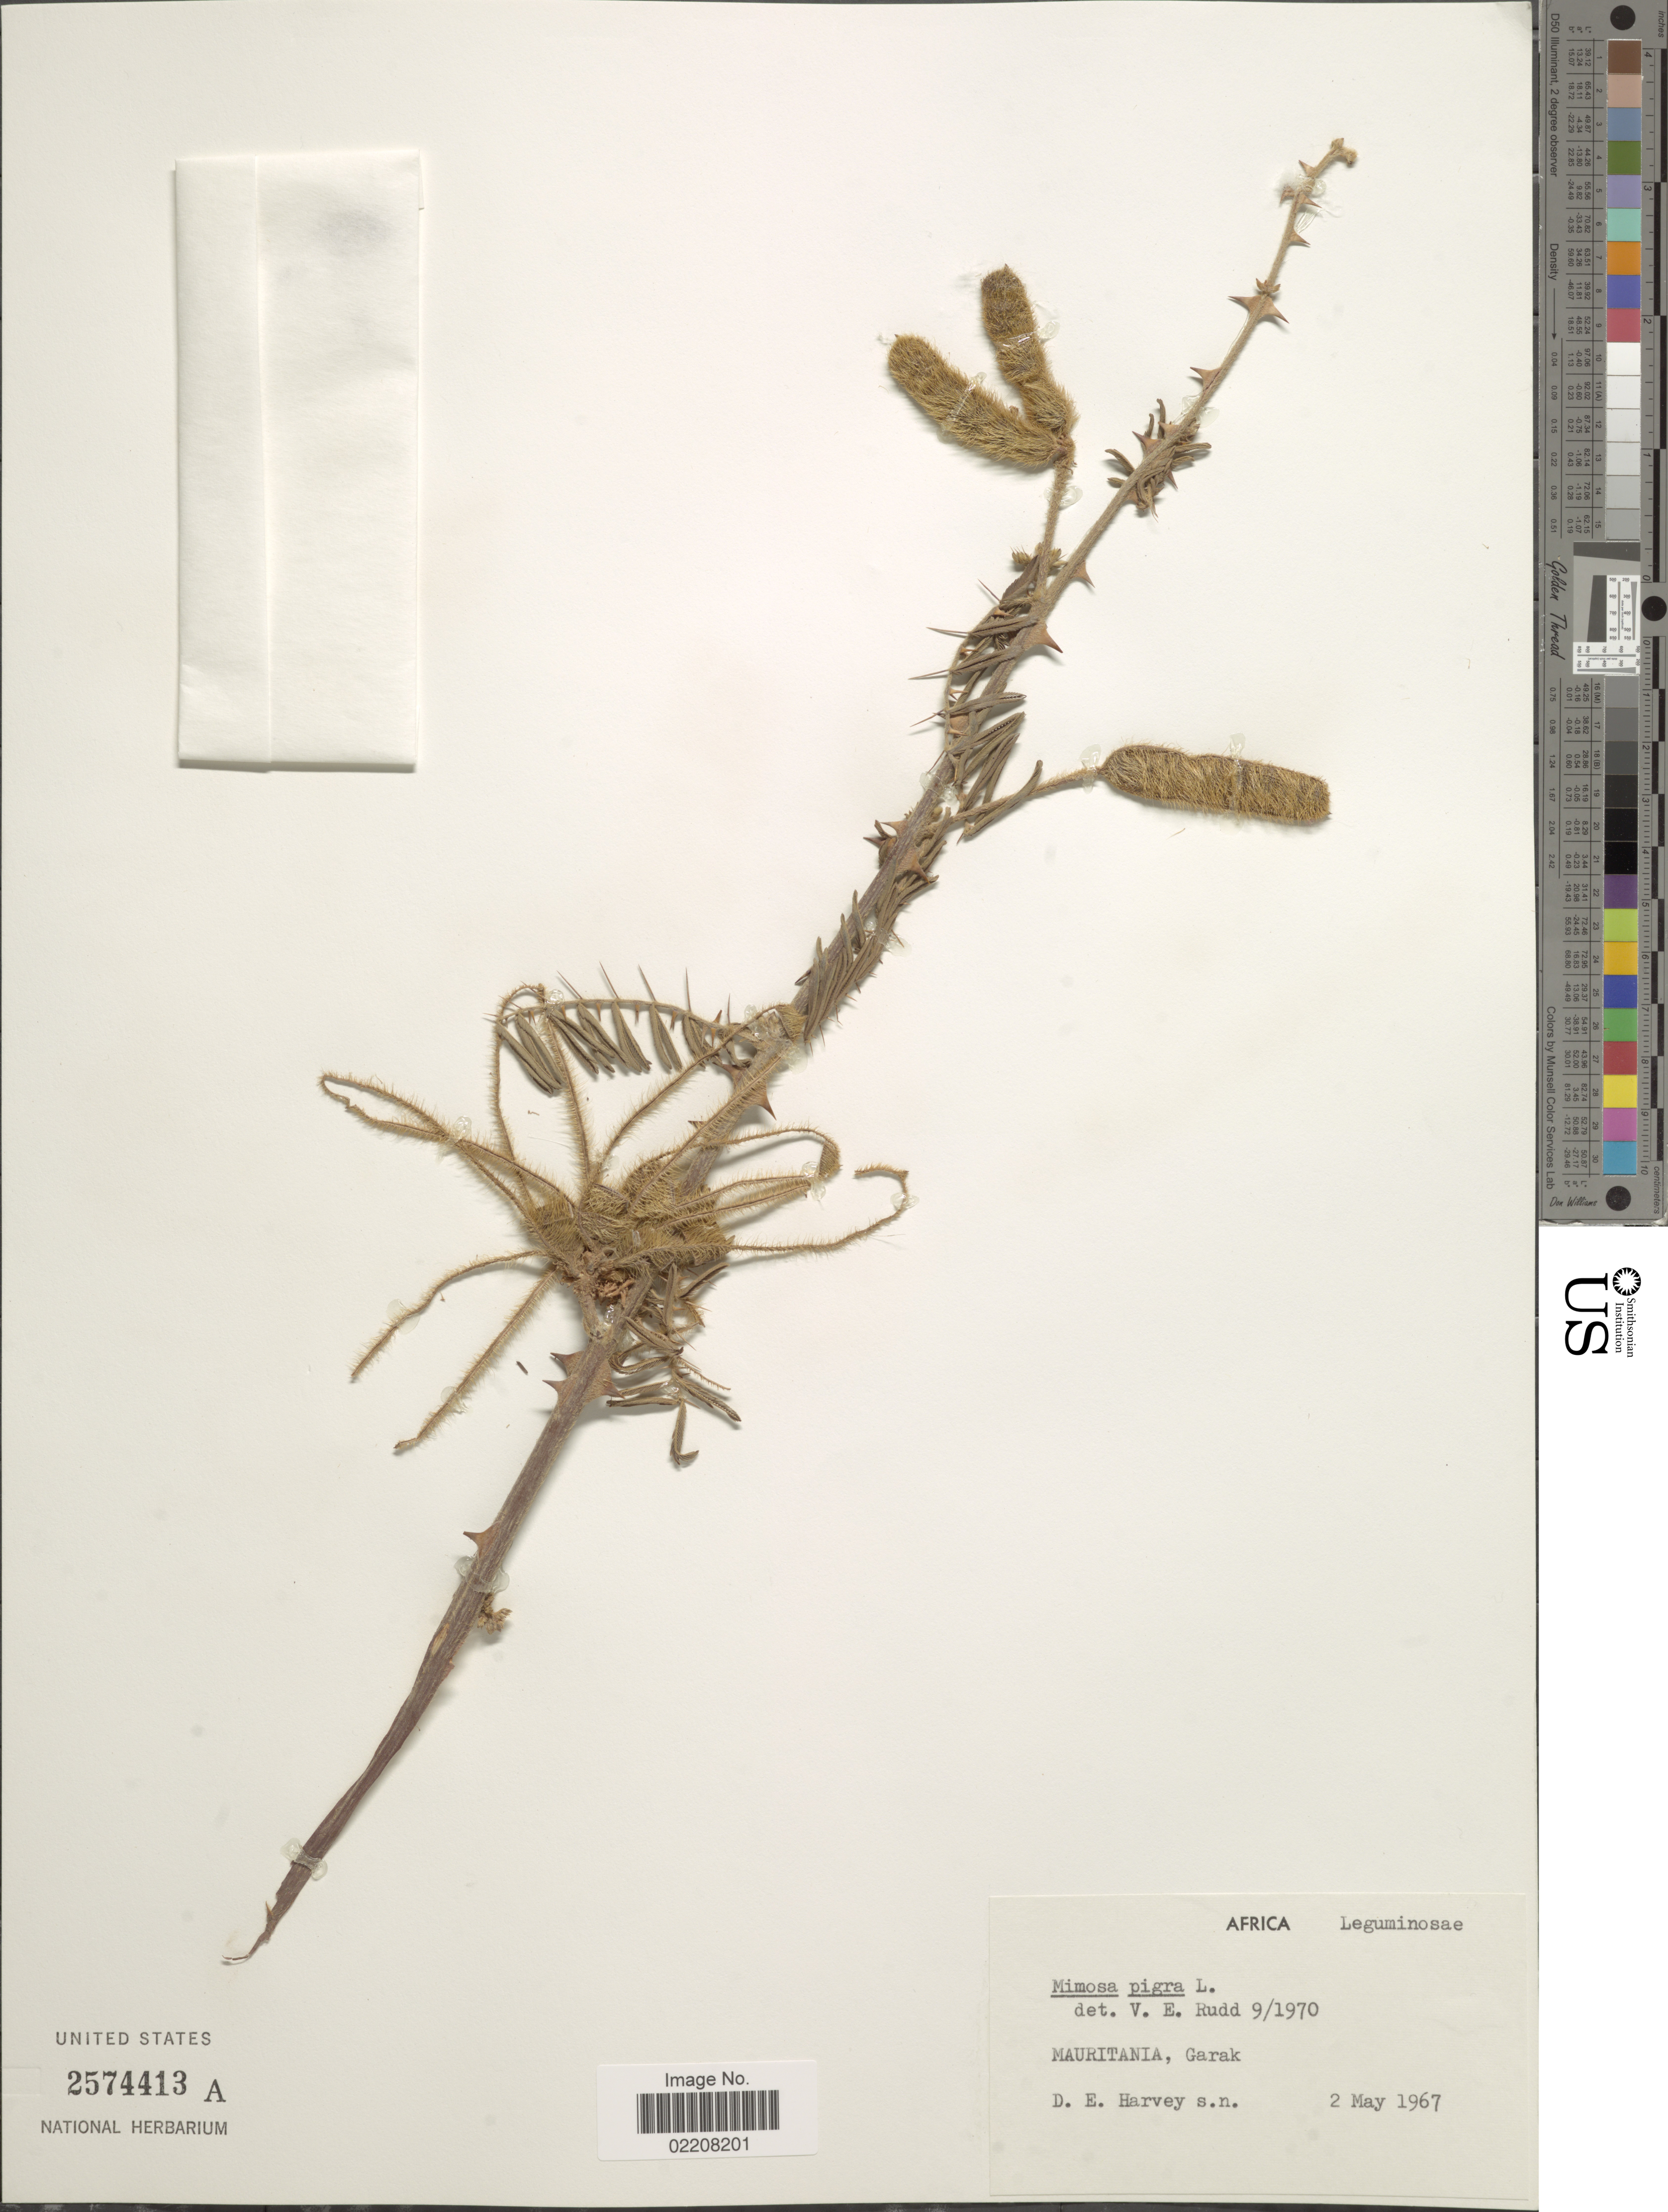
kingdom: Plantae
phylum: Tracheophyta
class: Magnoliopsida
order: Fabales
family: Fabaceae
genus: Mimosa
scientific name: Mimosa pigra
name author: L.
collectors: D. E. Harvey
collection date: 1967-05-02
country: Mauritania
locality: Garak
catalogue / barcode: US 2574413A